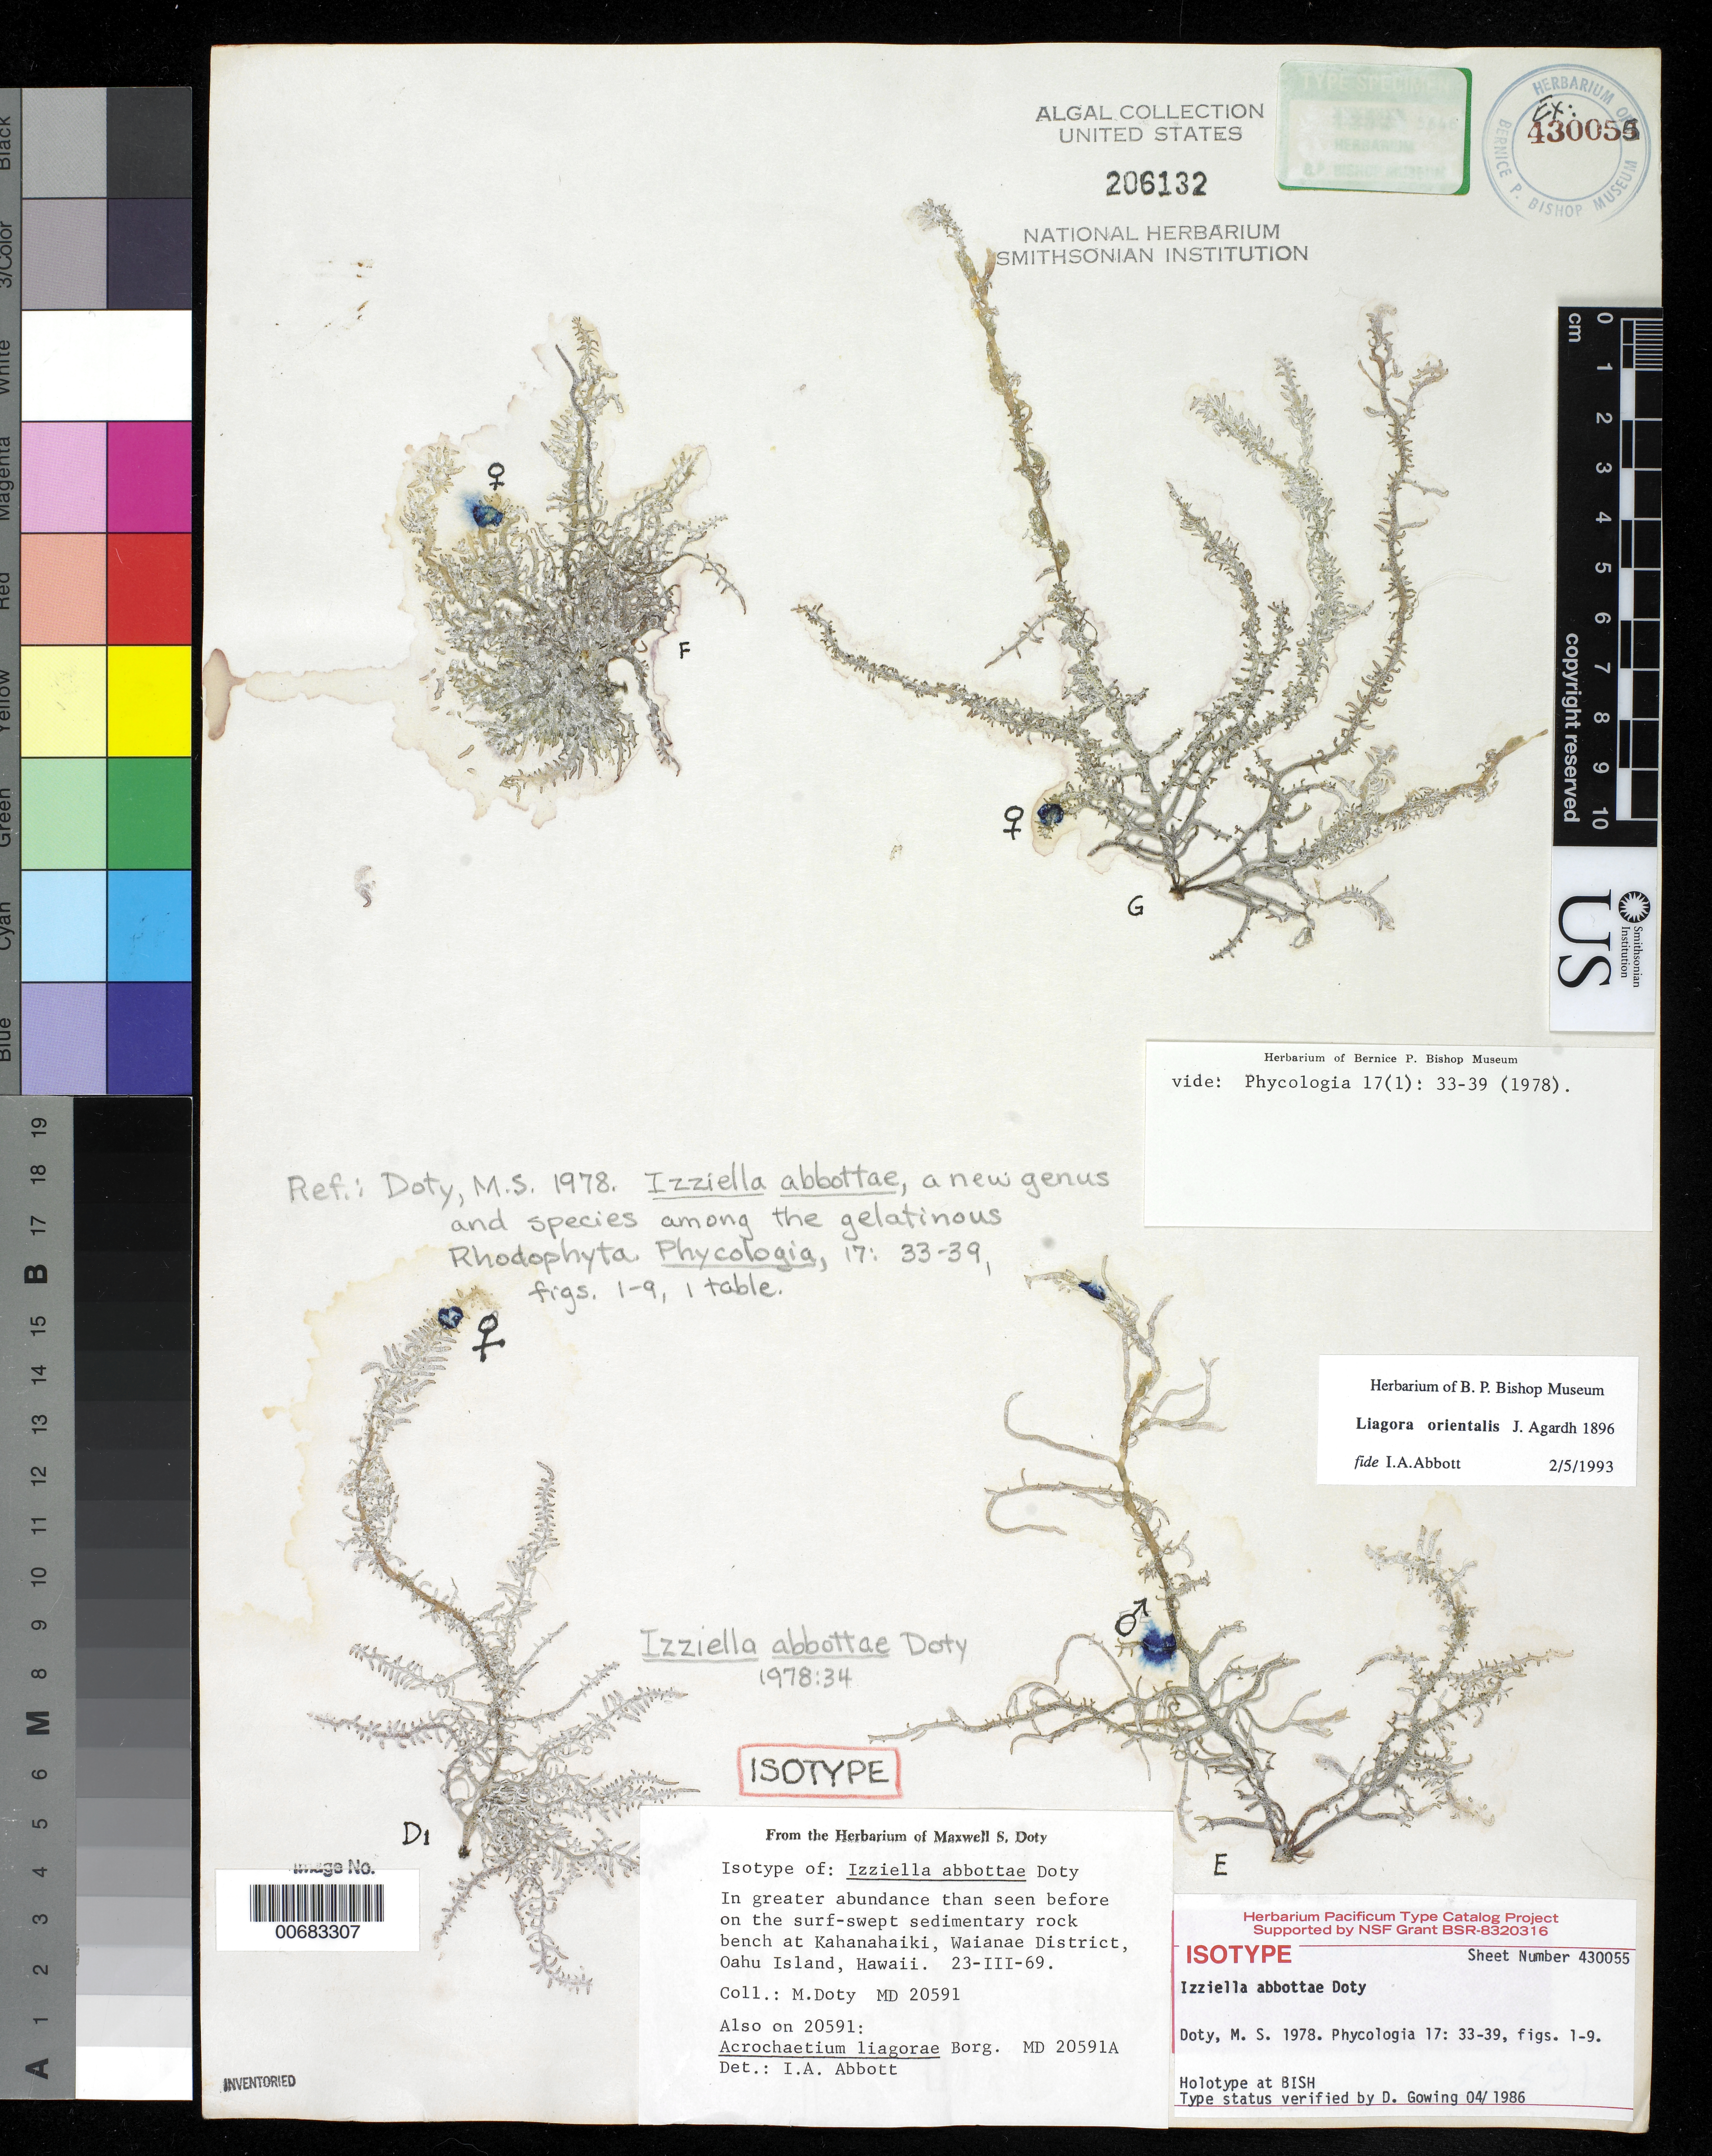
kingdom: Plantae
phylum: Rhodophyta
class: Florideophyceae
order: Nemaliales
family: Liagoraceae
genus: Izziella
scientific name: Izziella abbottae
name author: Doty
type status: Isotype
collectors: M. S. Doty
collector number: MSD 20591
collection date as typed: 23 Dec 1969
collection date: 1969-12-23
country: United States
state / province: Hawaii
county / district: Honolulu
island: Oahu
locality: Waianae District, Kahanahaiki.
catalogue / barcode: US 206132